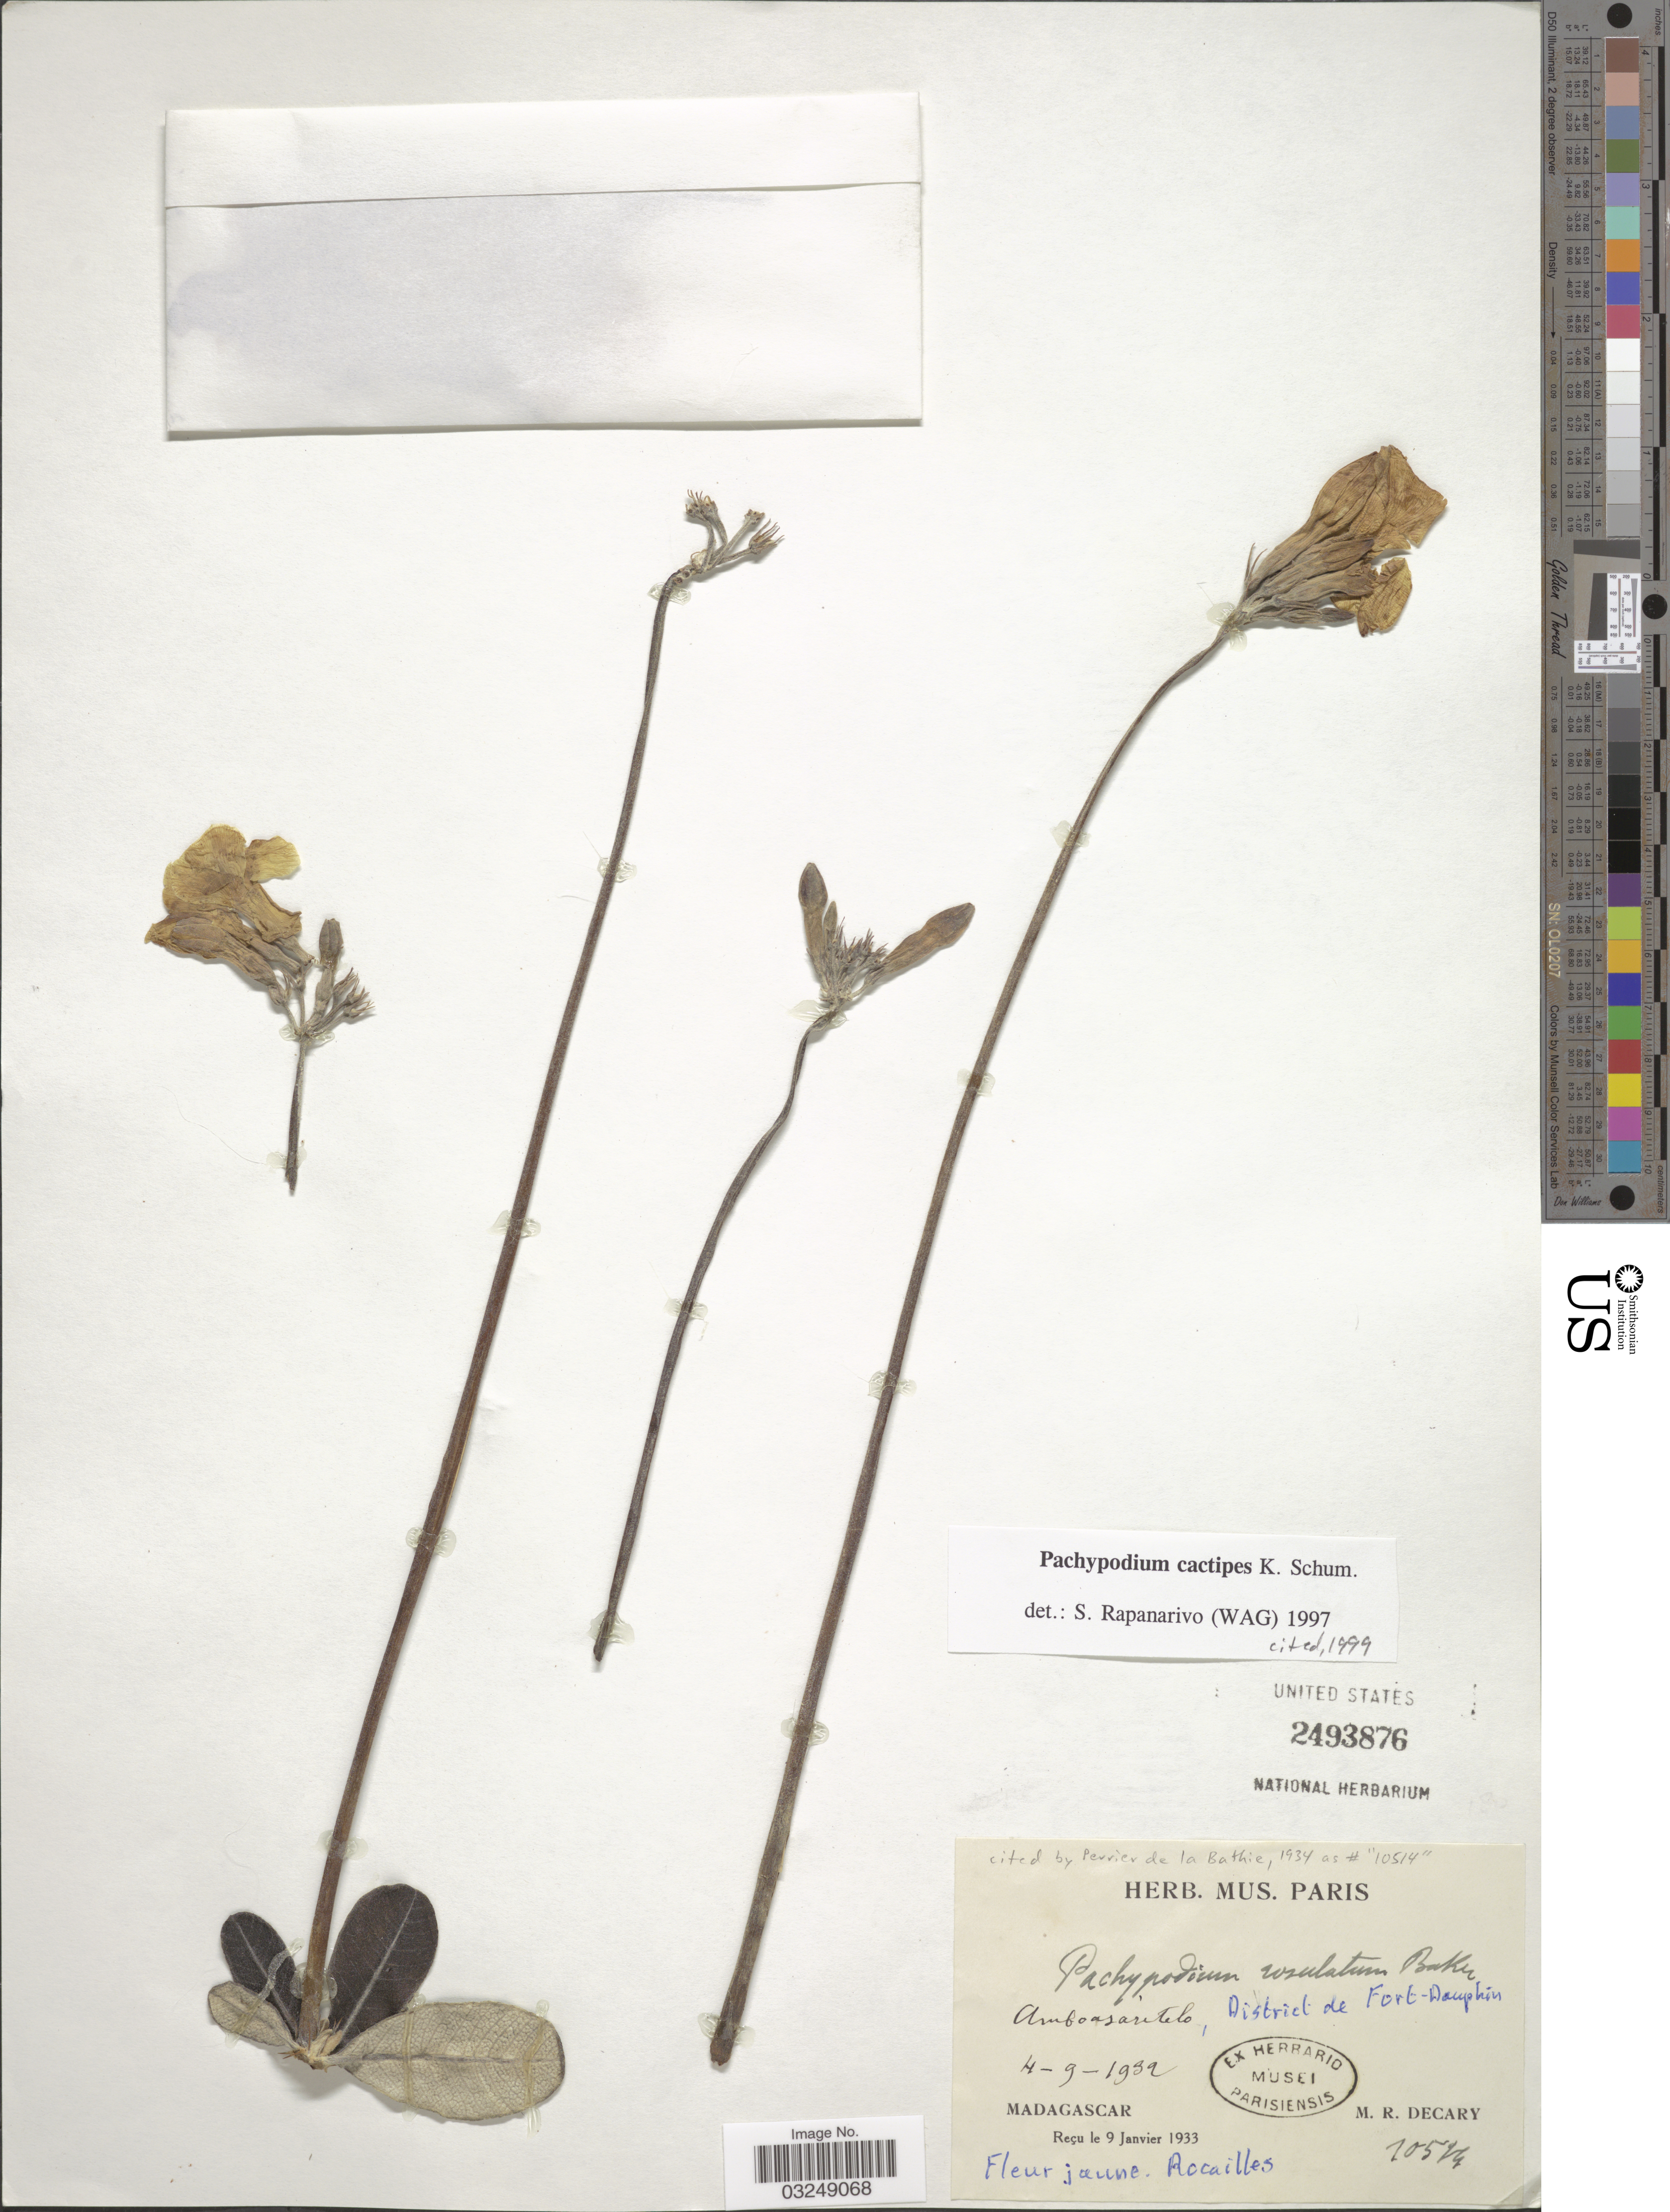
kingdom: Plantae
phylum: Tracheophyta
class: Magnoliopsida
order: Gentianales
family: Apocynaceae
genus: Pachypodium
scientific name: Pachypodium cactipes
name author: K. Schum.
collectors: R. Decary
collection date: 1932-09-04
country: Madagascar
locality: Amboasaritelo, District de Fort-Dauphin.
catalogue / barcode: US 2493876